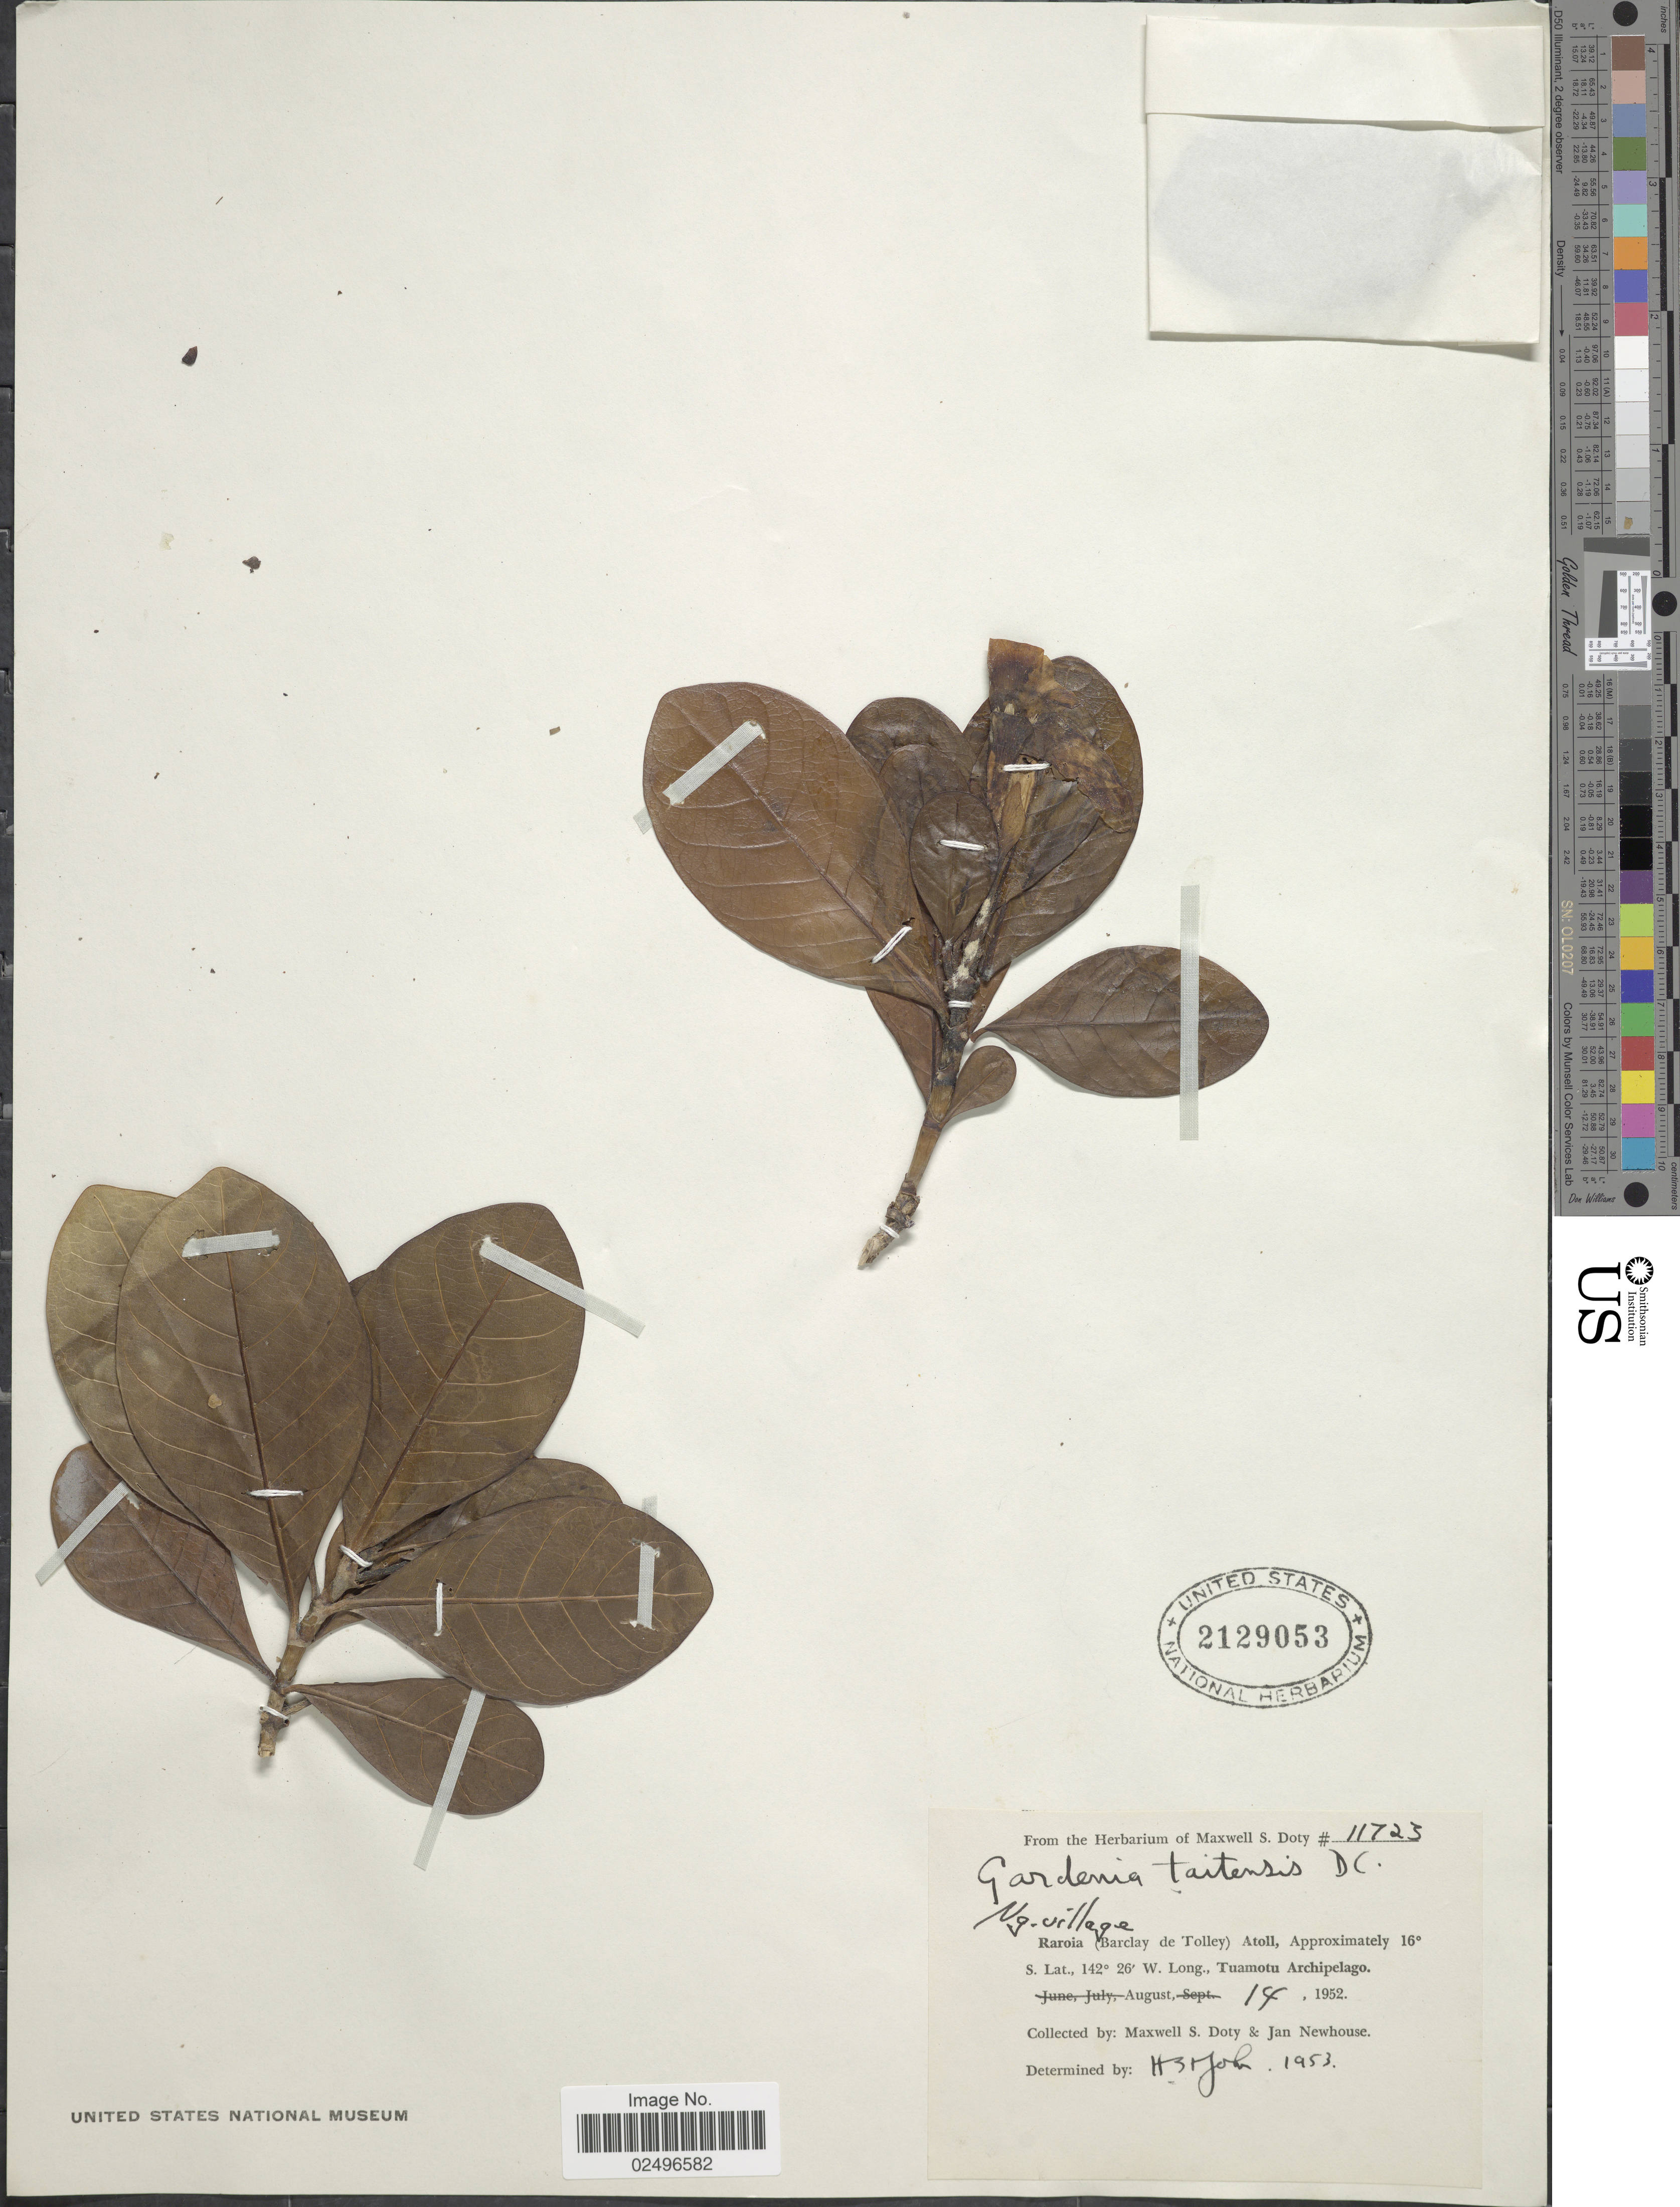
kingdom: Plantae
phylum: Tracheophyta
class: Magnoliopsida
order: Gentianales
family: Rubiaceae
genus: Gardenia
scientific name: Gardenia taitensis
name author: DC.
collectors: M. S. Doty & J. Newhouse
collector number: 11723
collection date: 1952-08-14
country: French Polynesia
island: Raroia [Barclay de Tolley] Atoll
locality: Raroia (Barclay de Tolley) Atoll, Tuamotu Archipelago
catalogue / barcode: US 2129053